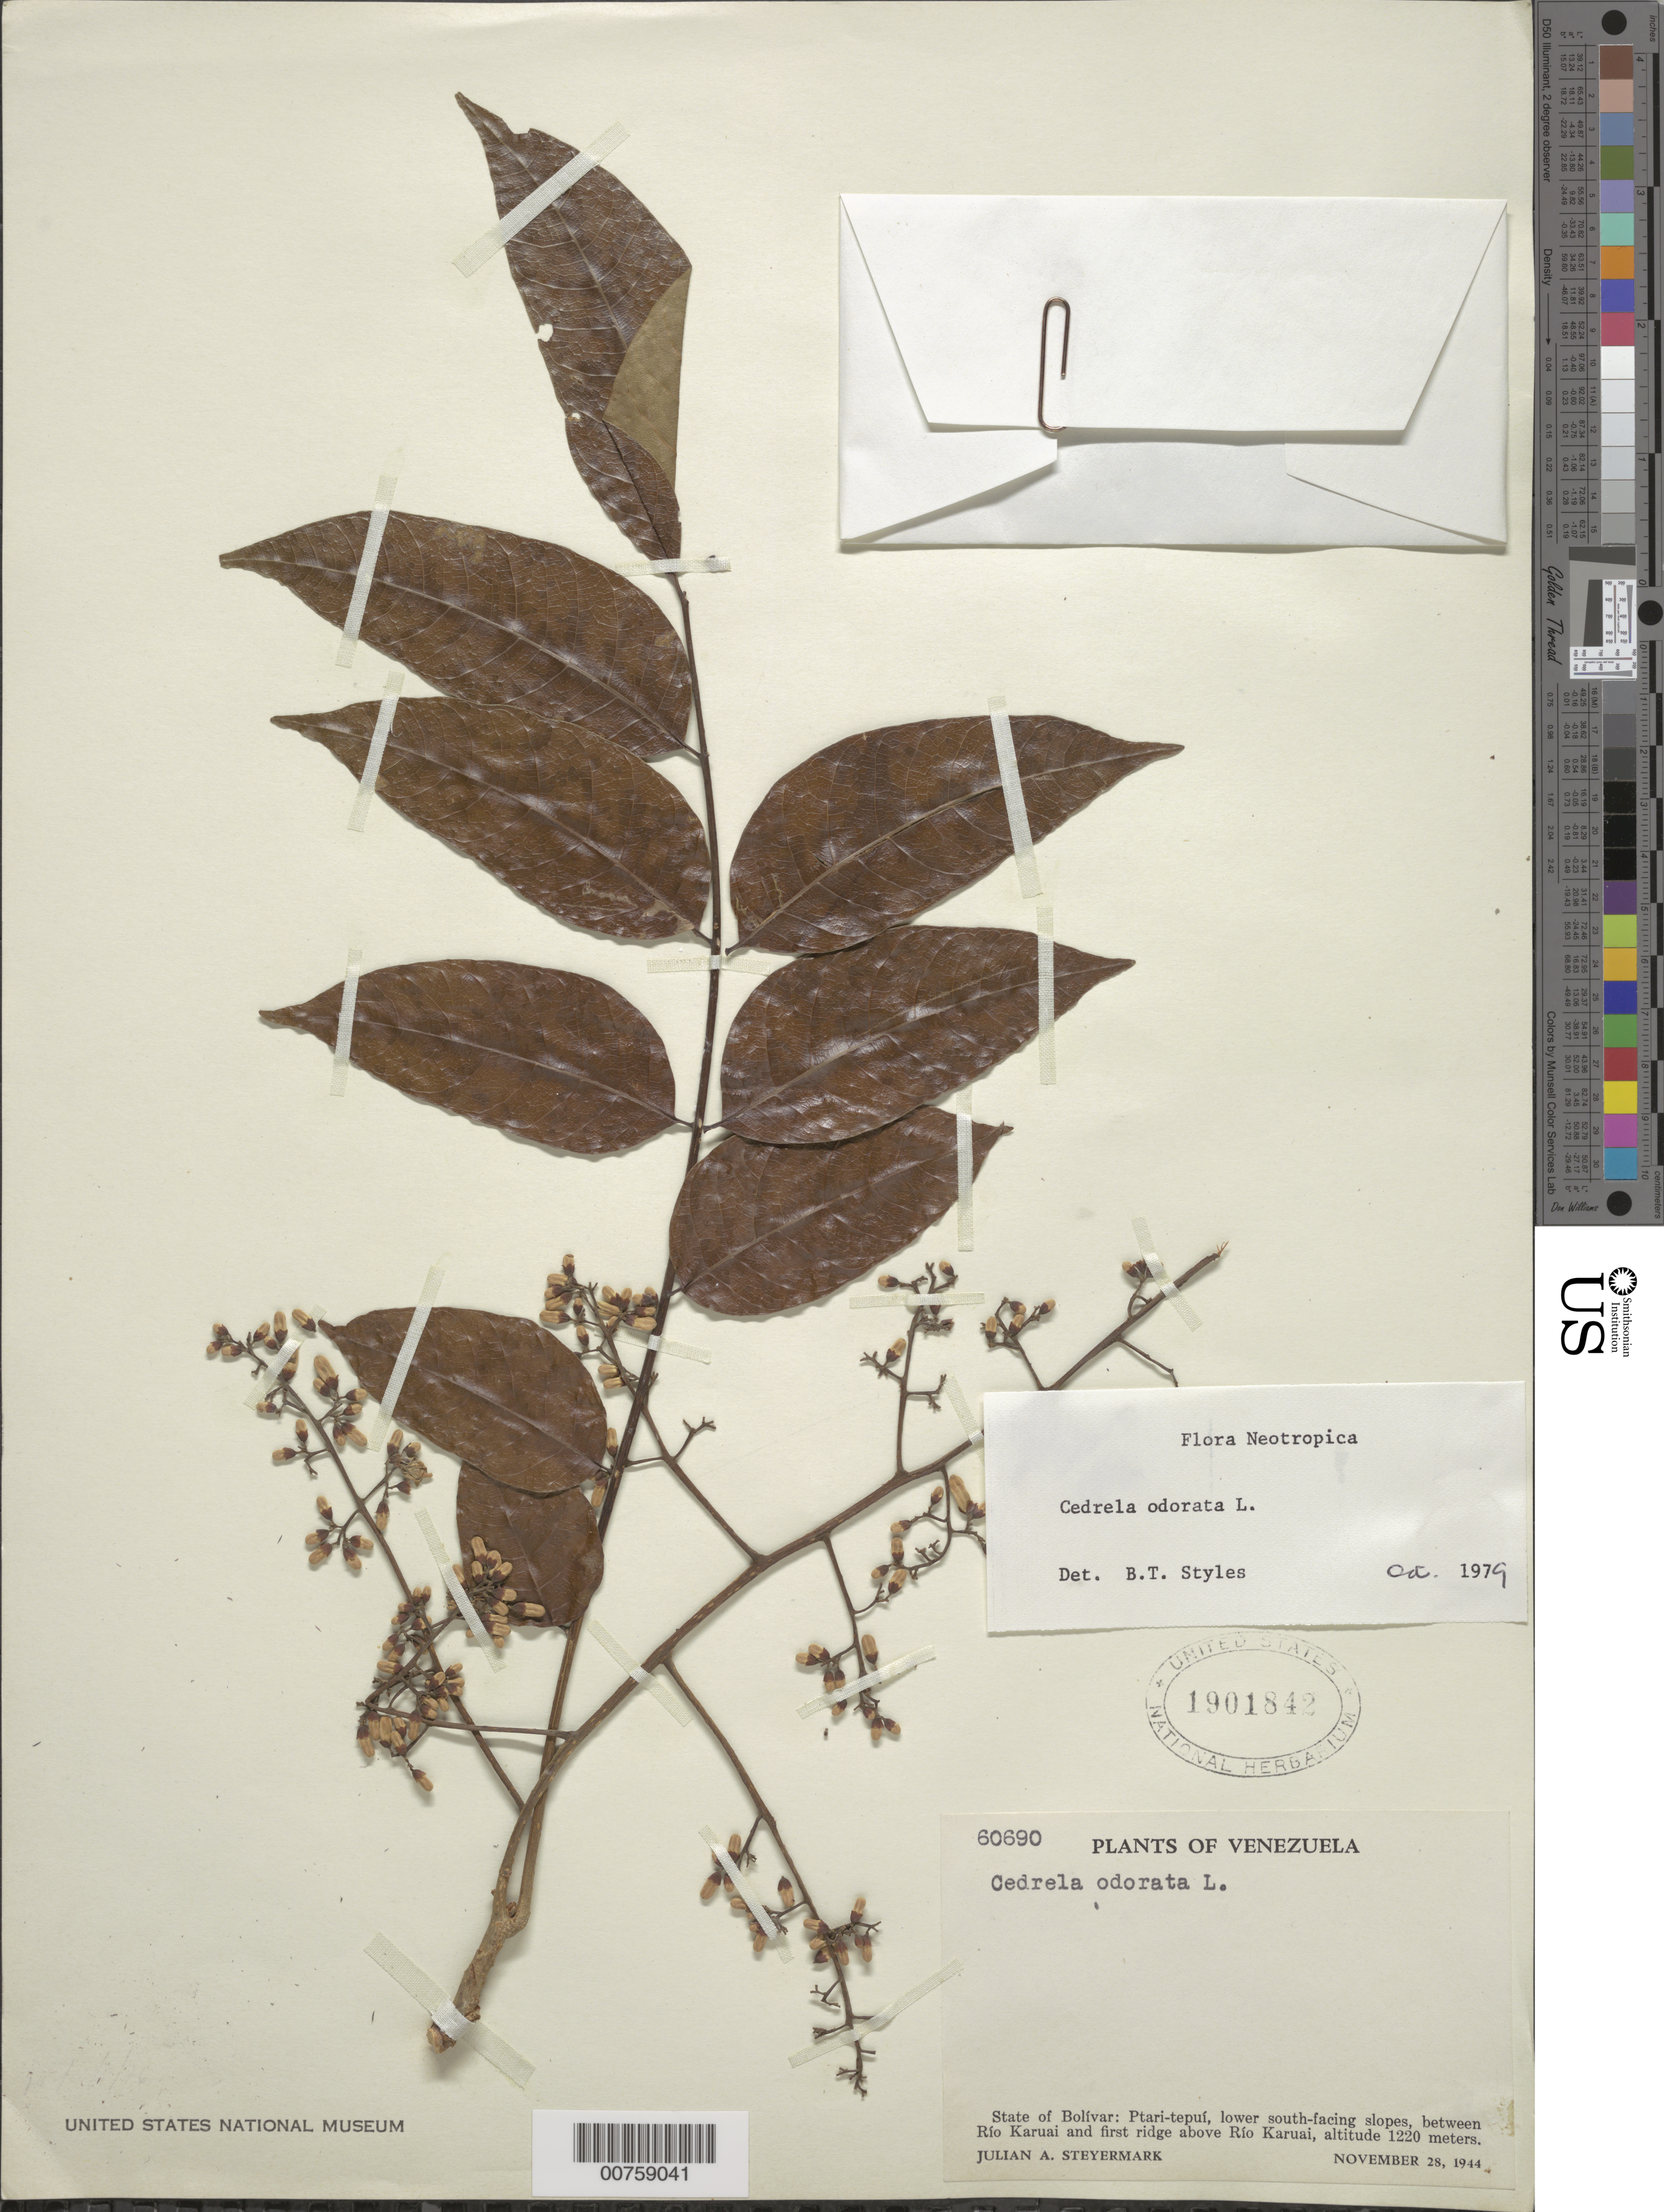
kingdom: Plantae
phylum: Tracheophyta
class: Magnoliopsida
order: Sapindales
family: Meliaceae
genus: Cedrela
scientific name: Cedrela odorata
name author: L.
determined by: Styles, B. T.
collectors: J. Steyermark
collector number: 60690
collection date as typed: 28-Nov-44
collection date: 1944-11-28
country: Venezuela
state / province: Bolívar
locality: Ptari-tepuí, between Río Karuai and first ridge above Río Karuai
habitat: Lower south-facing slopes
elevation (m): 1220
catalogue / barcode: US 1901842